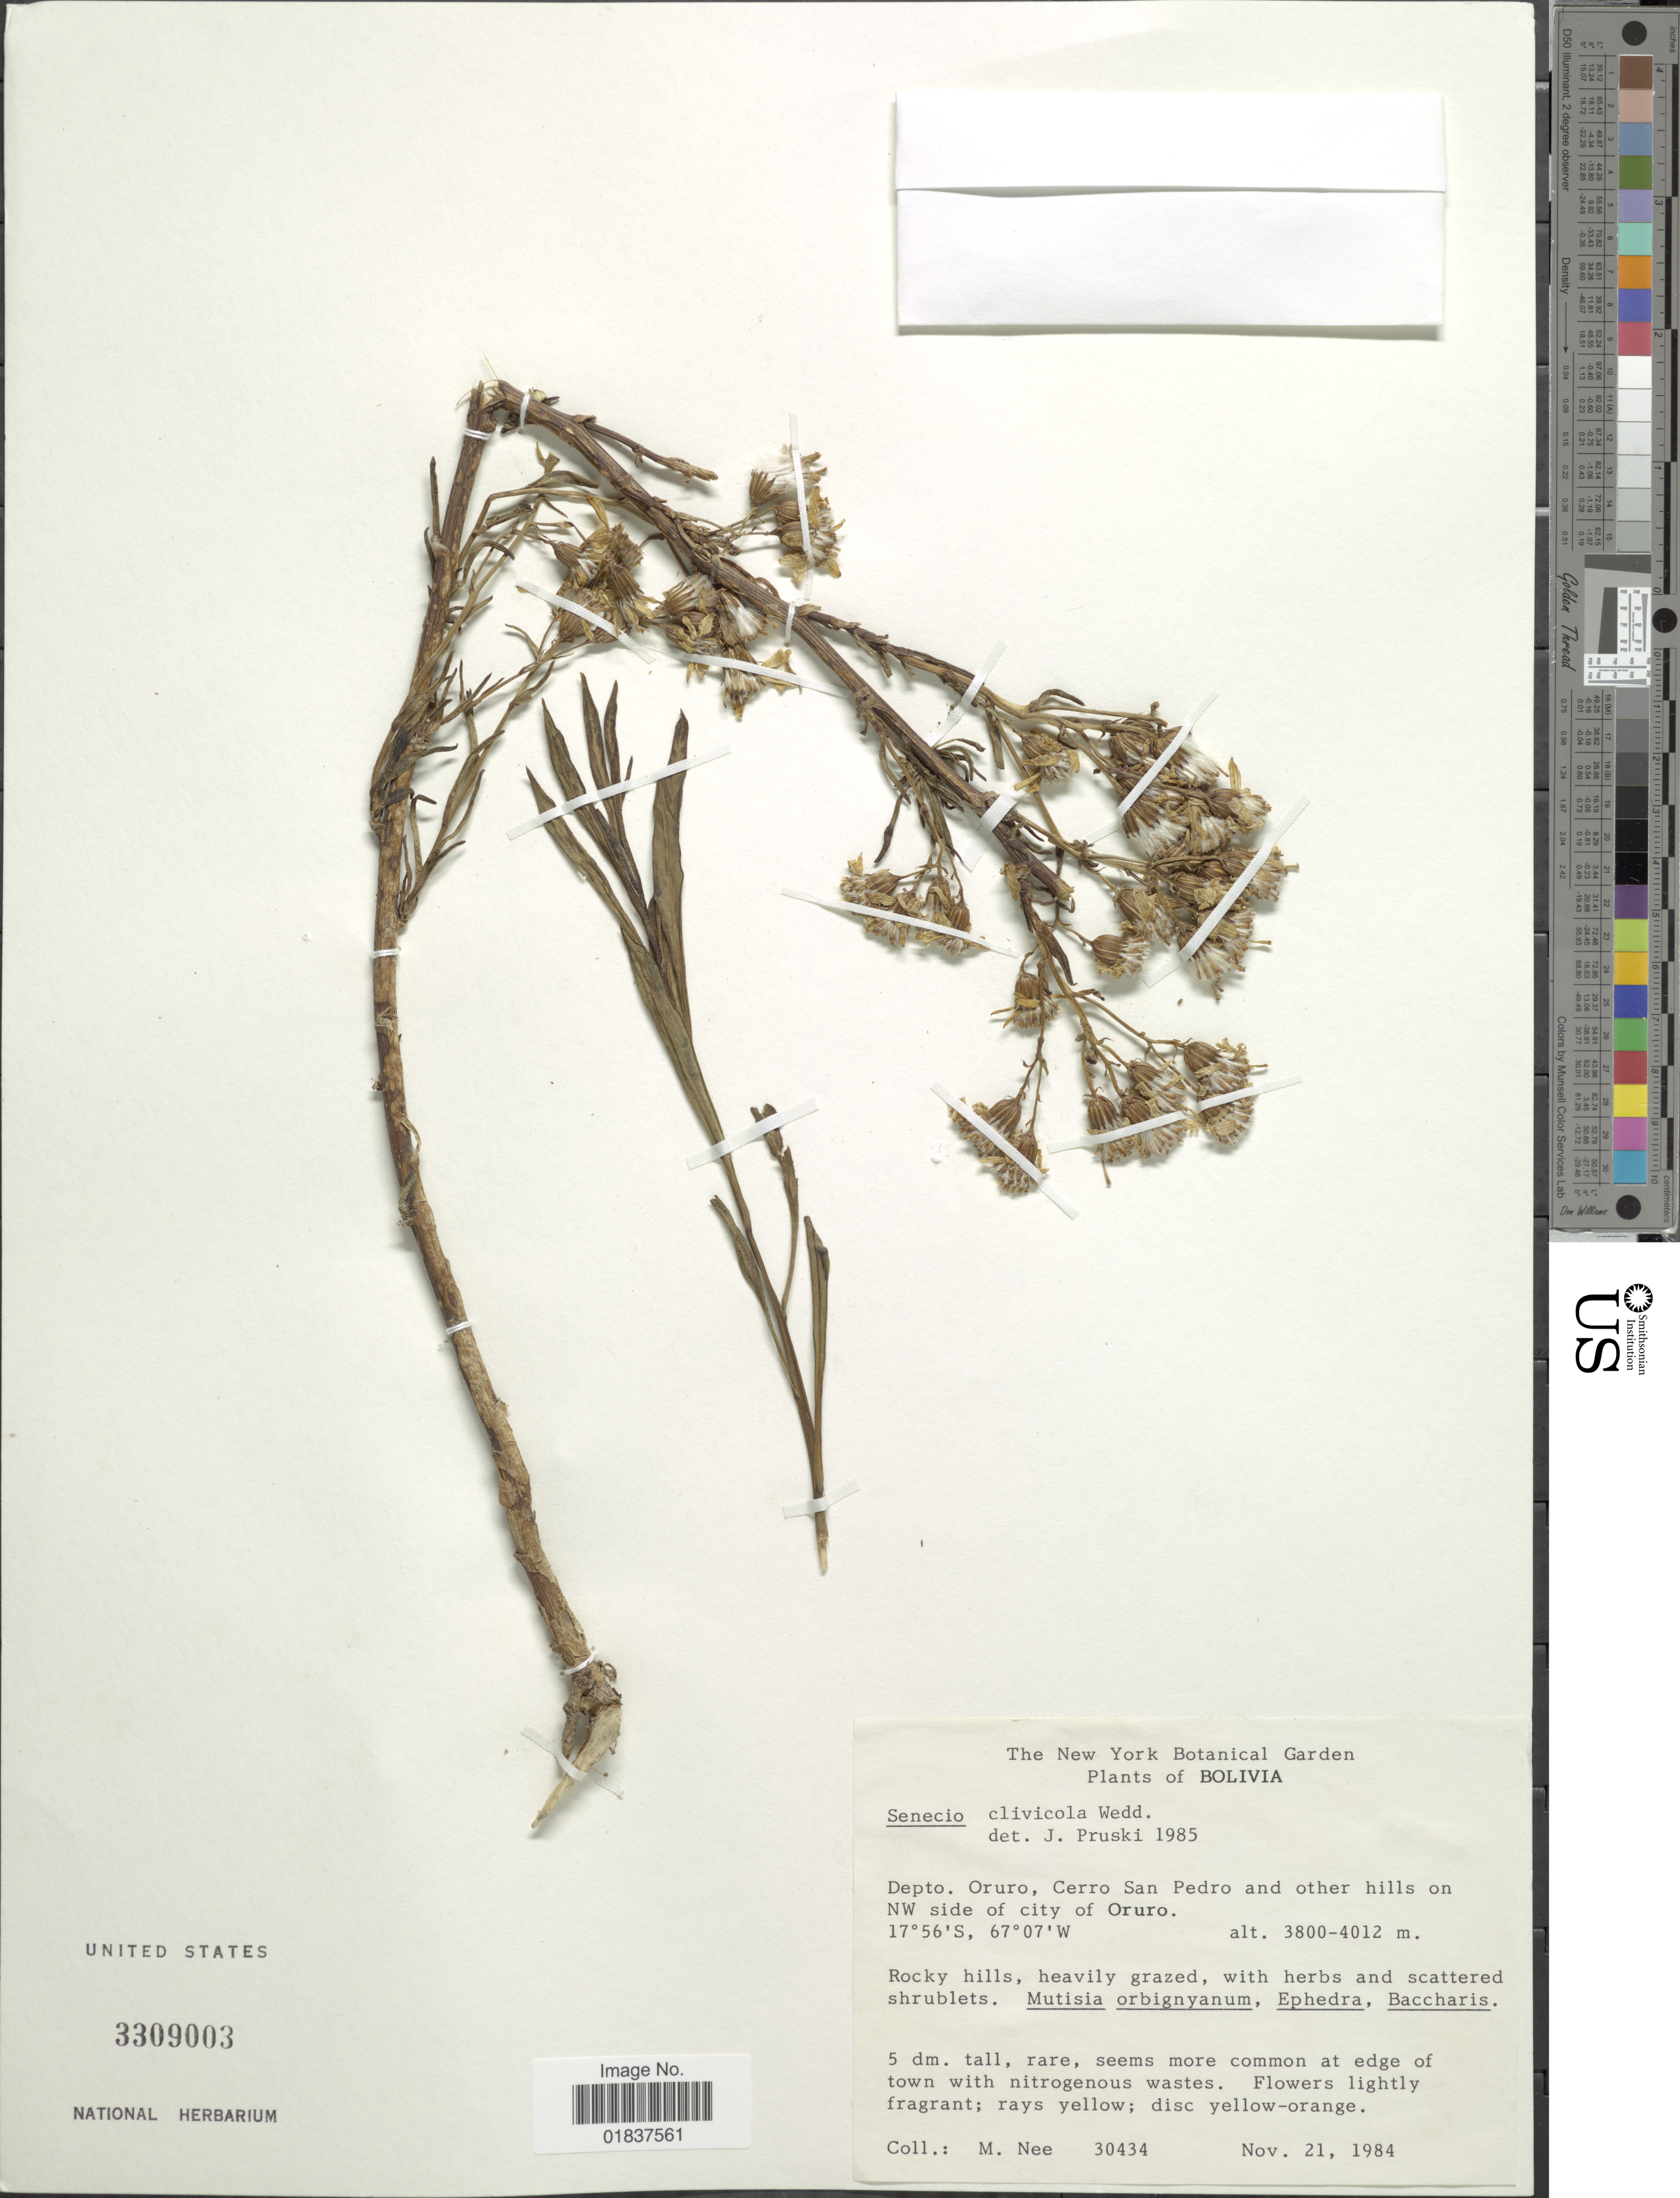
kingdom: Plantae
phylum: Tracheophyta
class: Magnoliopsida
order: Asterales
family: Asteraceae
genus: Senecio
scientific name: Senecio clivicola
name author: Wedd.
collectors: M. Nee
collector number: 30434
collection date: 1984-11-21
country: Bolivia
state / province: Oruro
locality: Depto. Oruro, Cerro San Pedro and other hills on NW side of city of Oruro.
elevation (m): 3800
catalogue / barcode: US 3309003